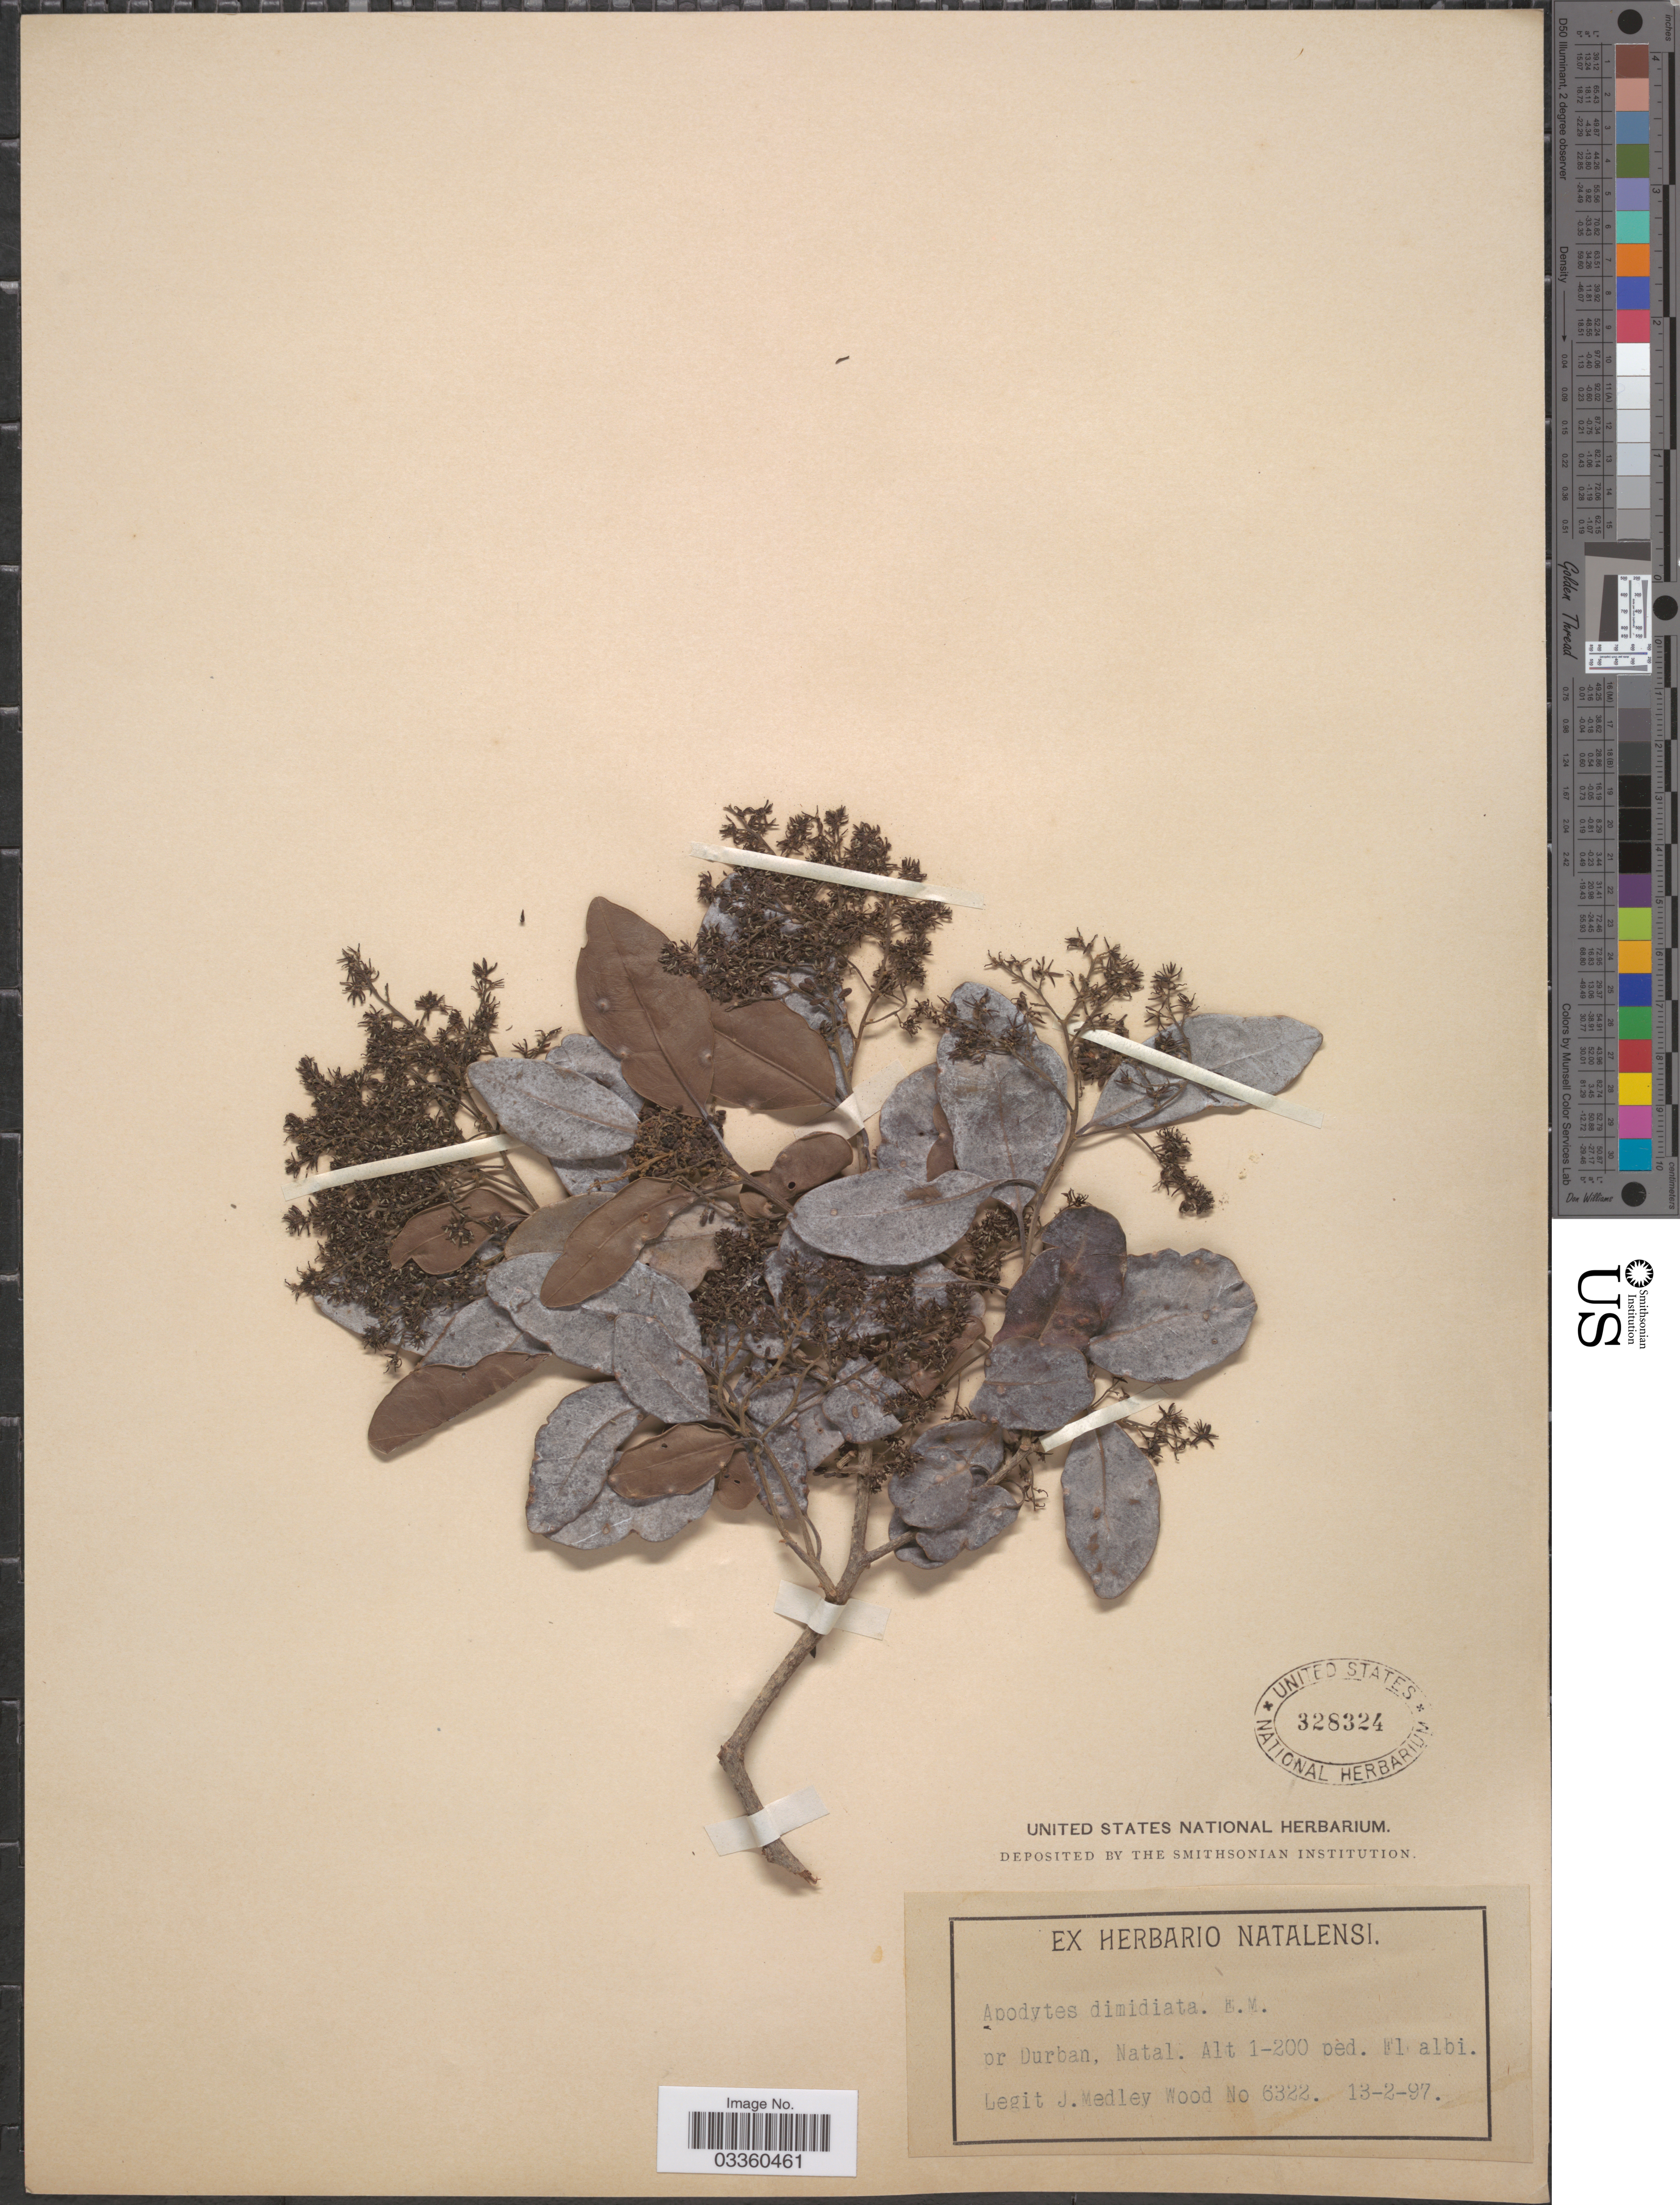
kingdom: Plantae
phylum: Tracheophyta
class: Magnoliopsida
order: Metteniusales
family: Metteniusaceae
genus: Apodytes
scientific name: Apodytes dimidiata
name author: E. Mey. ex Arn.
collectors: J. Medley Wood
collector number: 6322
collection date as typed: Transcribed d/m/y: 13/2/97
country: South Africa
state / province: KwaZulu-Natal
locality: Pr Durban, Natal.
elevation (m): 30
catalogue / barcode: US 328324